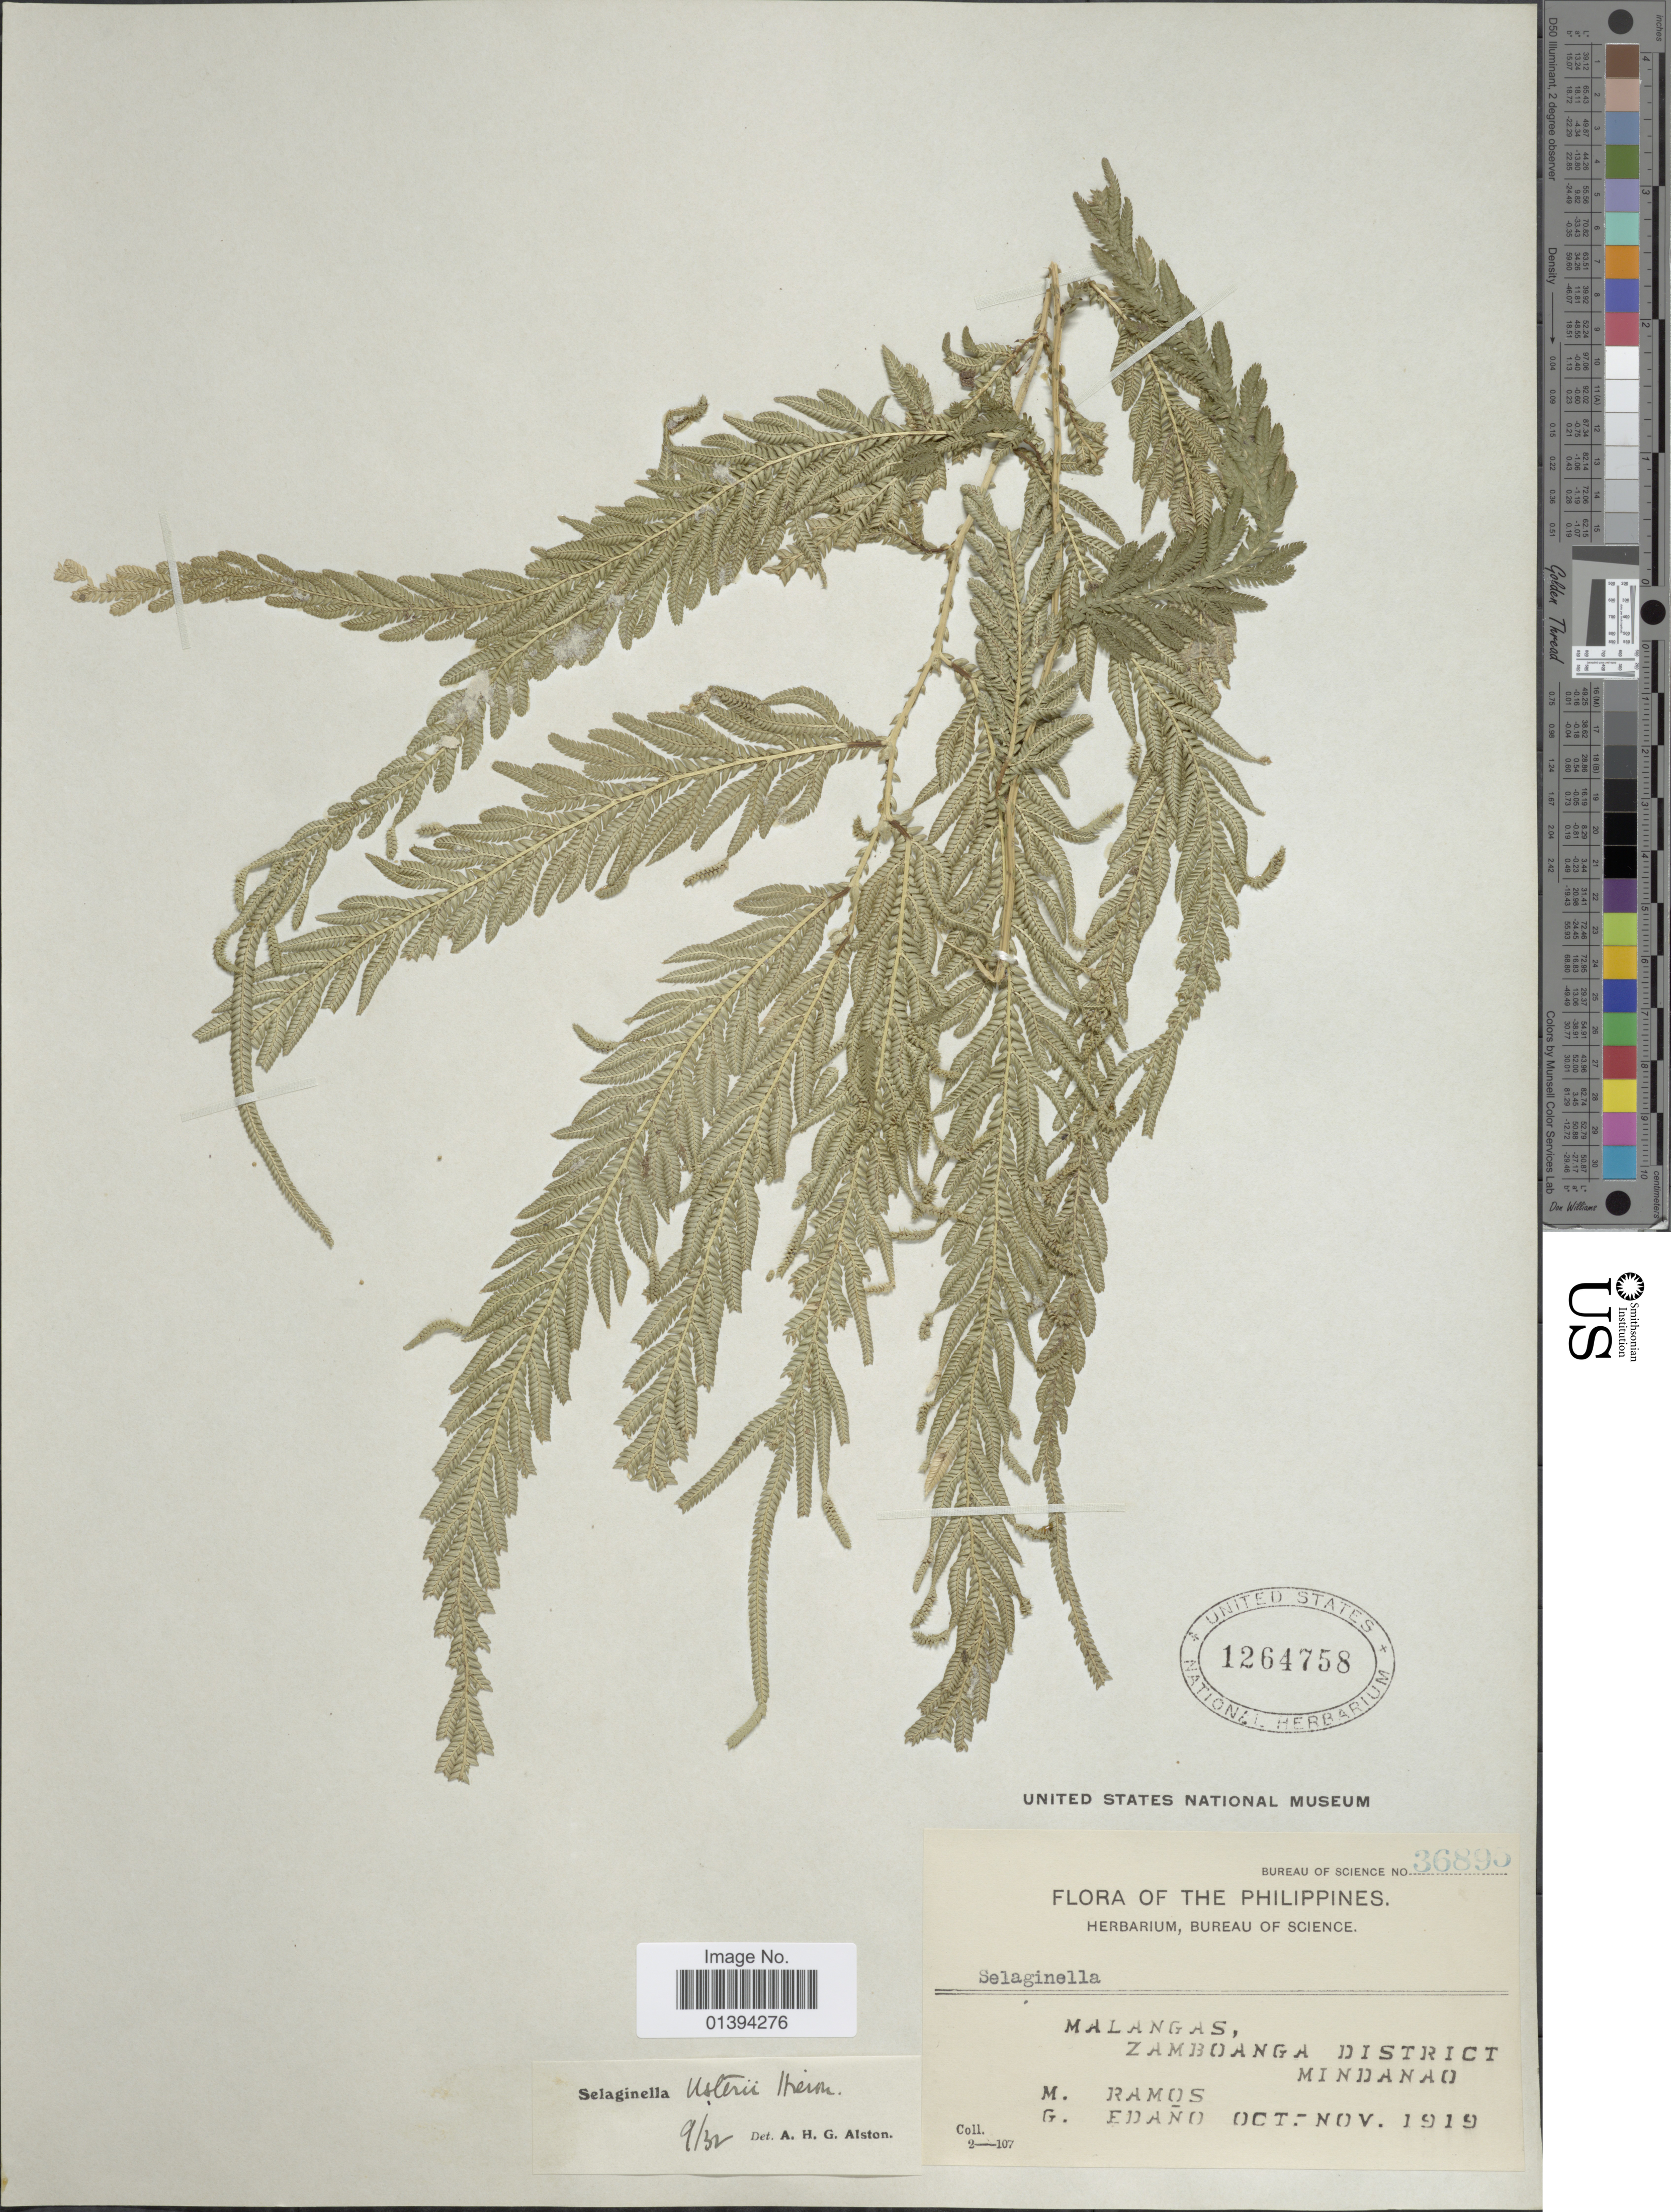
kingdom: Plantae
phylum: Tracheophyta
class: Lycopodiopsida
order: Selaginellales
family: Selaginellaceae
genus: Selaginella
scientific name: Selaginella usterii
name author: Hieron.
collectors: M. Ramos & G. Edaño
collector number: Bureau of Science 36895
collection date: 1919-10/1919-11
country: Philippines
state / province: Zamboanga Peninsula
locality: Malangas, Zamboanga District, Mindanao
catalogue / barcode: US 1264758